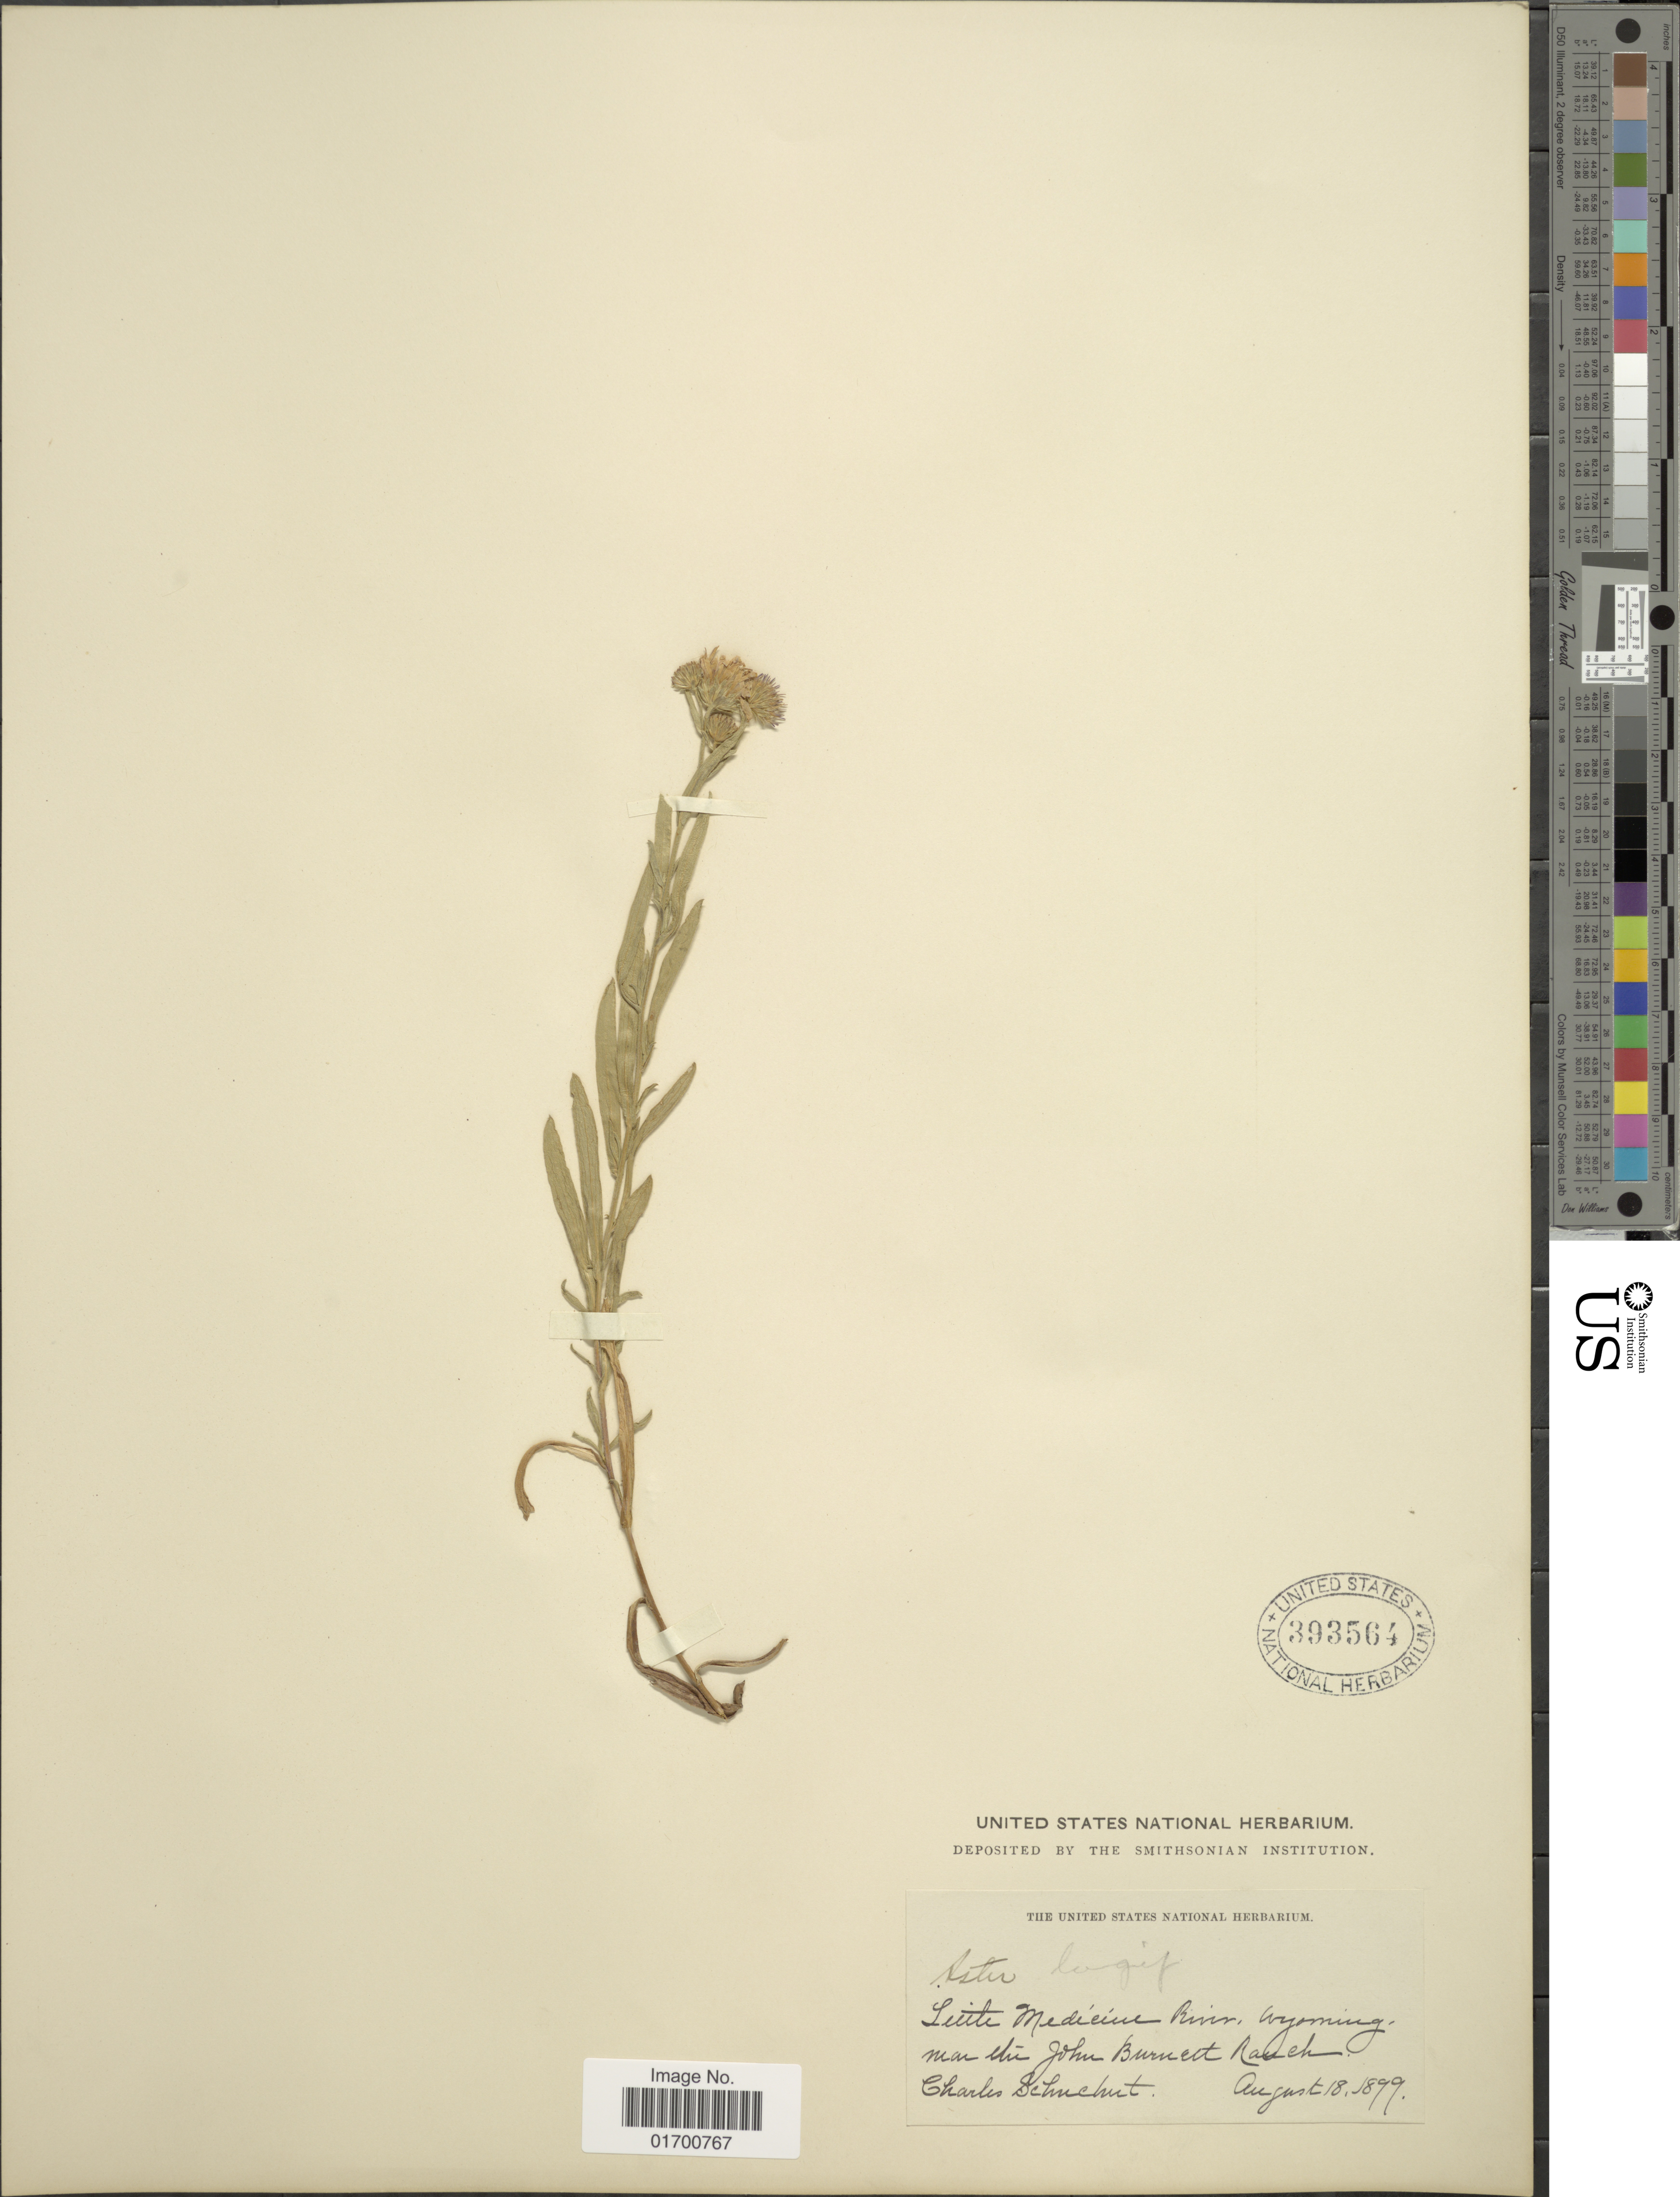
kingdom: Plantae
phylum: Tracheophyta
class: Magnoliopsida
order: Asterales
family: Asteraceae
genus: Symphyotrichum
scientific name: Symphyotrichum longifolium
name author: (Lam.) G.L. Nesom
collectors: C. Schuchert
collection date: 1899-08-18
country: United States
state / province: Wyoming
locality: Little Medicine River, near the John Burnett Ranch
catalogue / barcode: US 393564